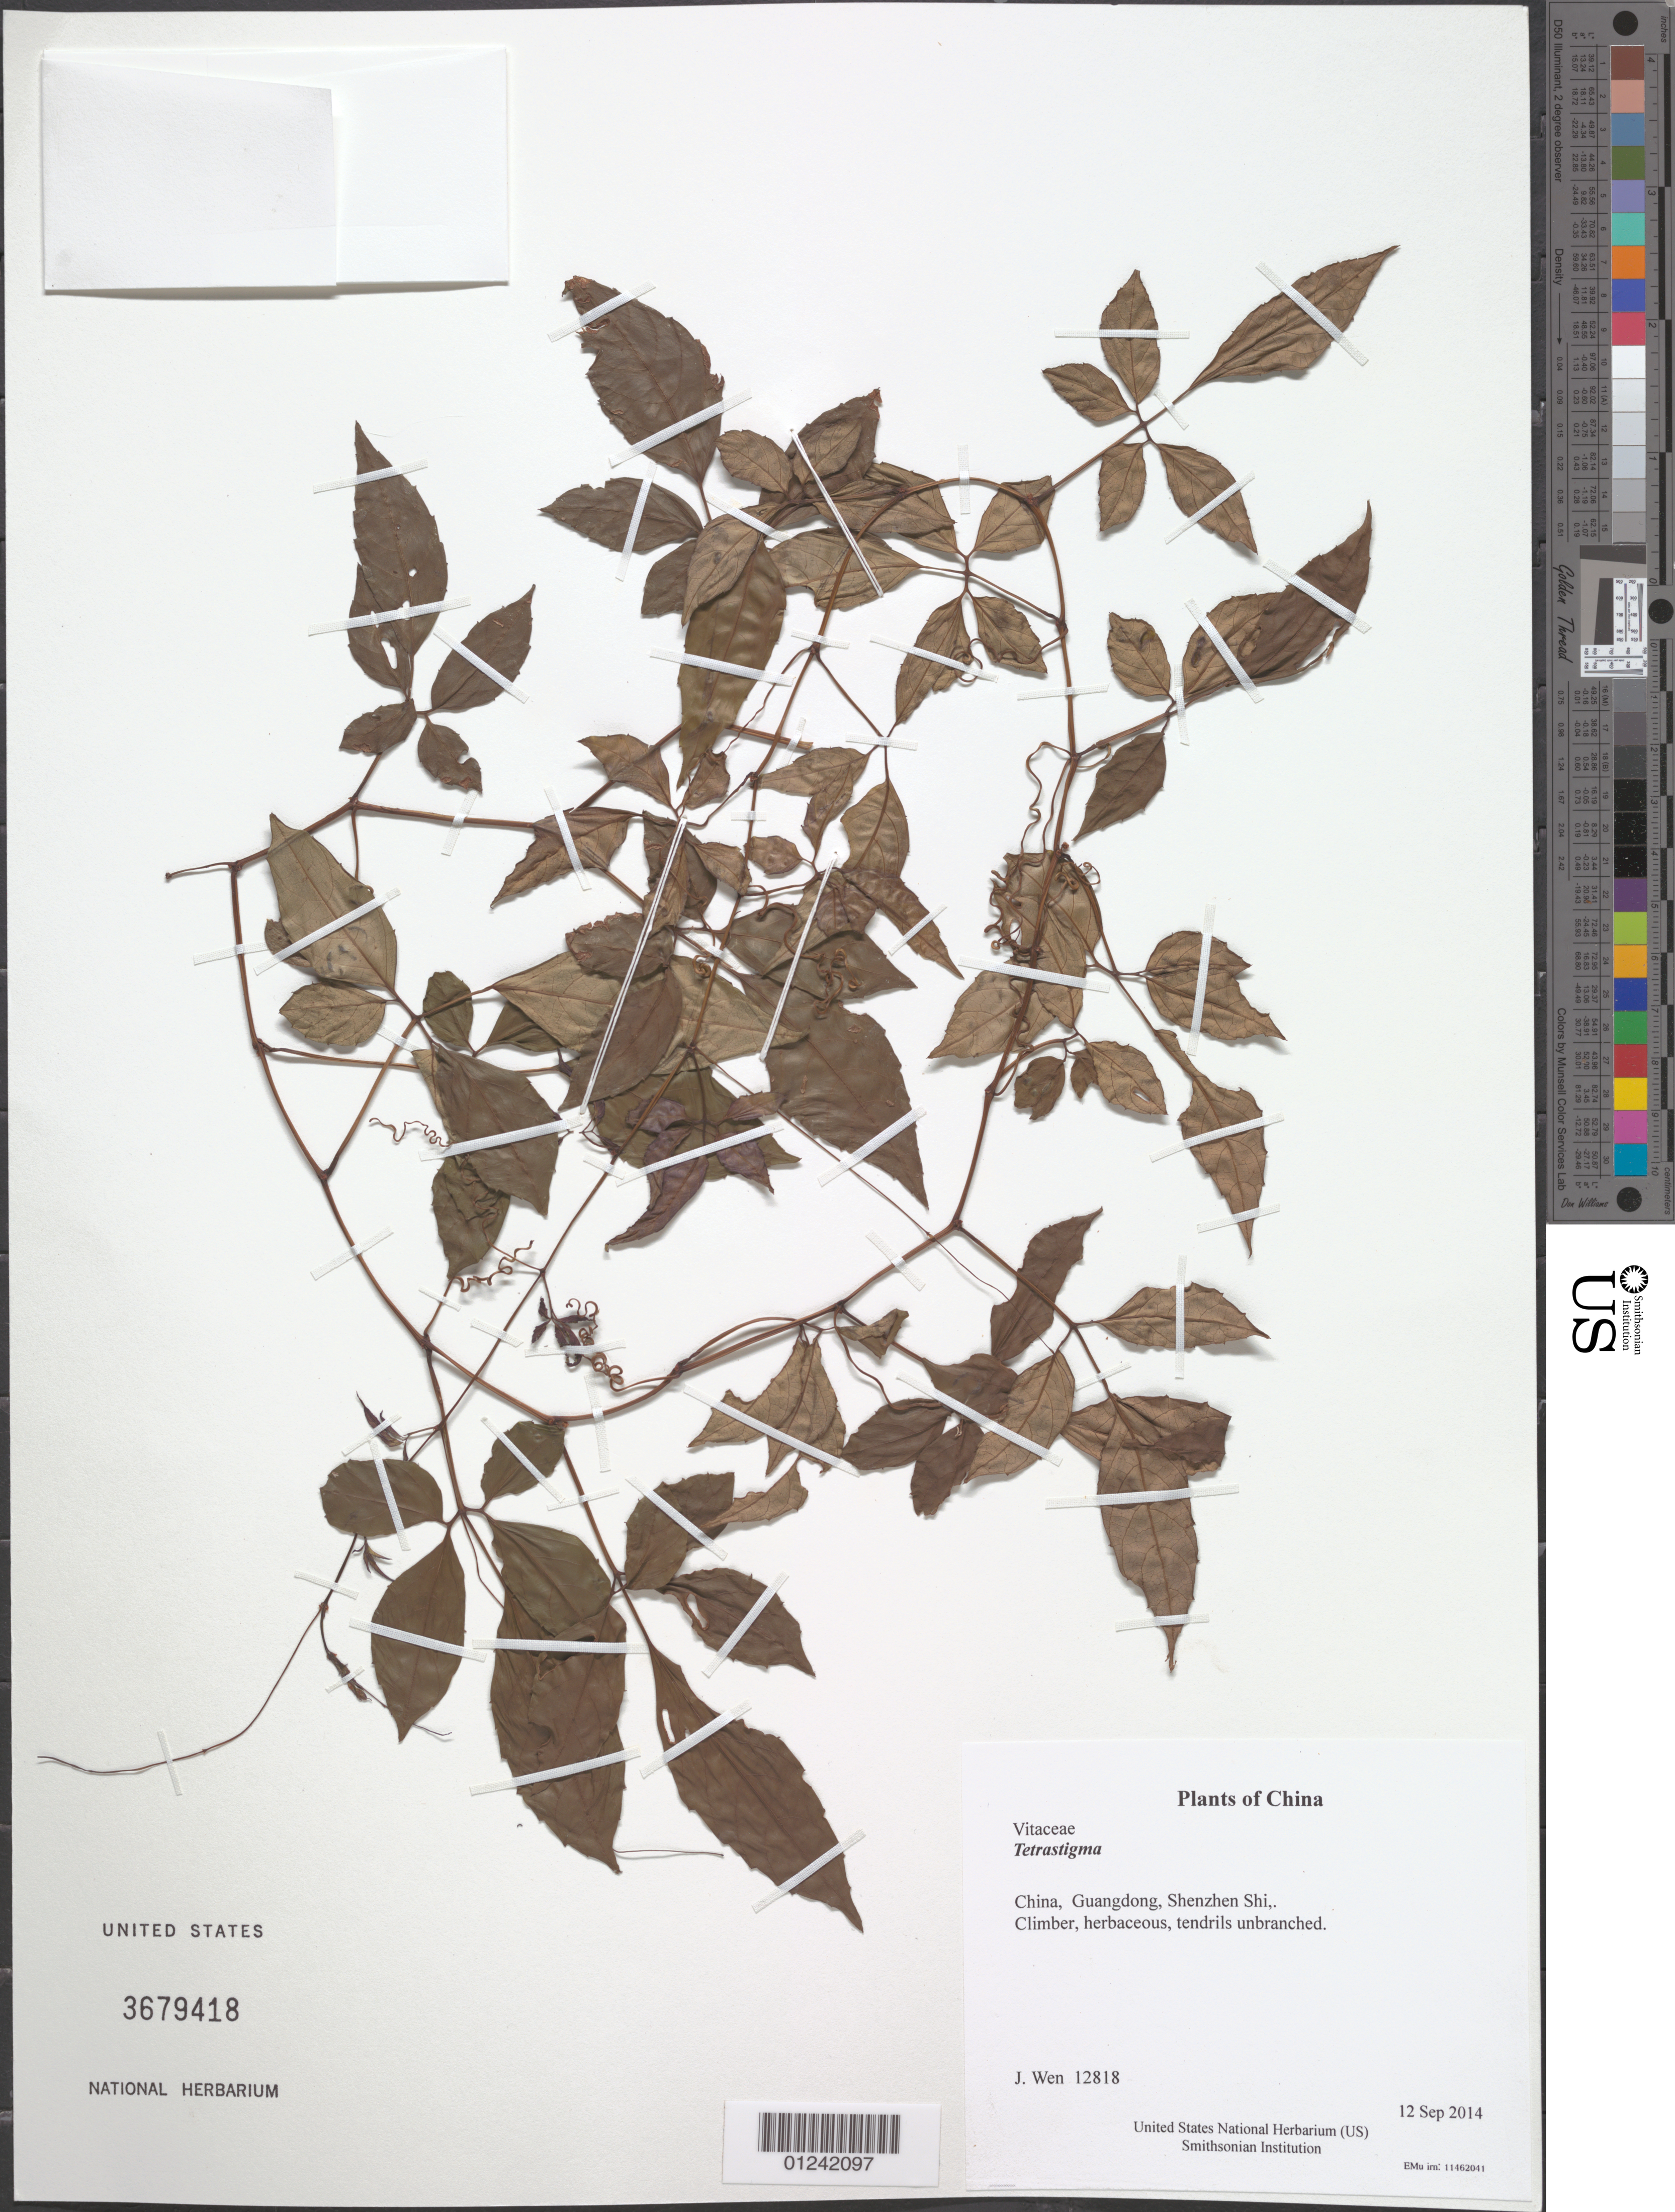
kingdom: Plantae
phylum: Tracheophyta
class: Magnoliopsida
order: Vitales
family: Vitaceae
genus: Tetrastigma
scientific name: Tetrastigma sp.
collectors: J. Wen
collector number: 12818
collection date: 2014-09-12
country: China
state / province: Guangdong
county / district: Shenzhen Shi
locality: Guangdong, Shenzhen Shi,Wutongshan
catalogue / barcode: US 3679418